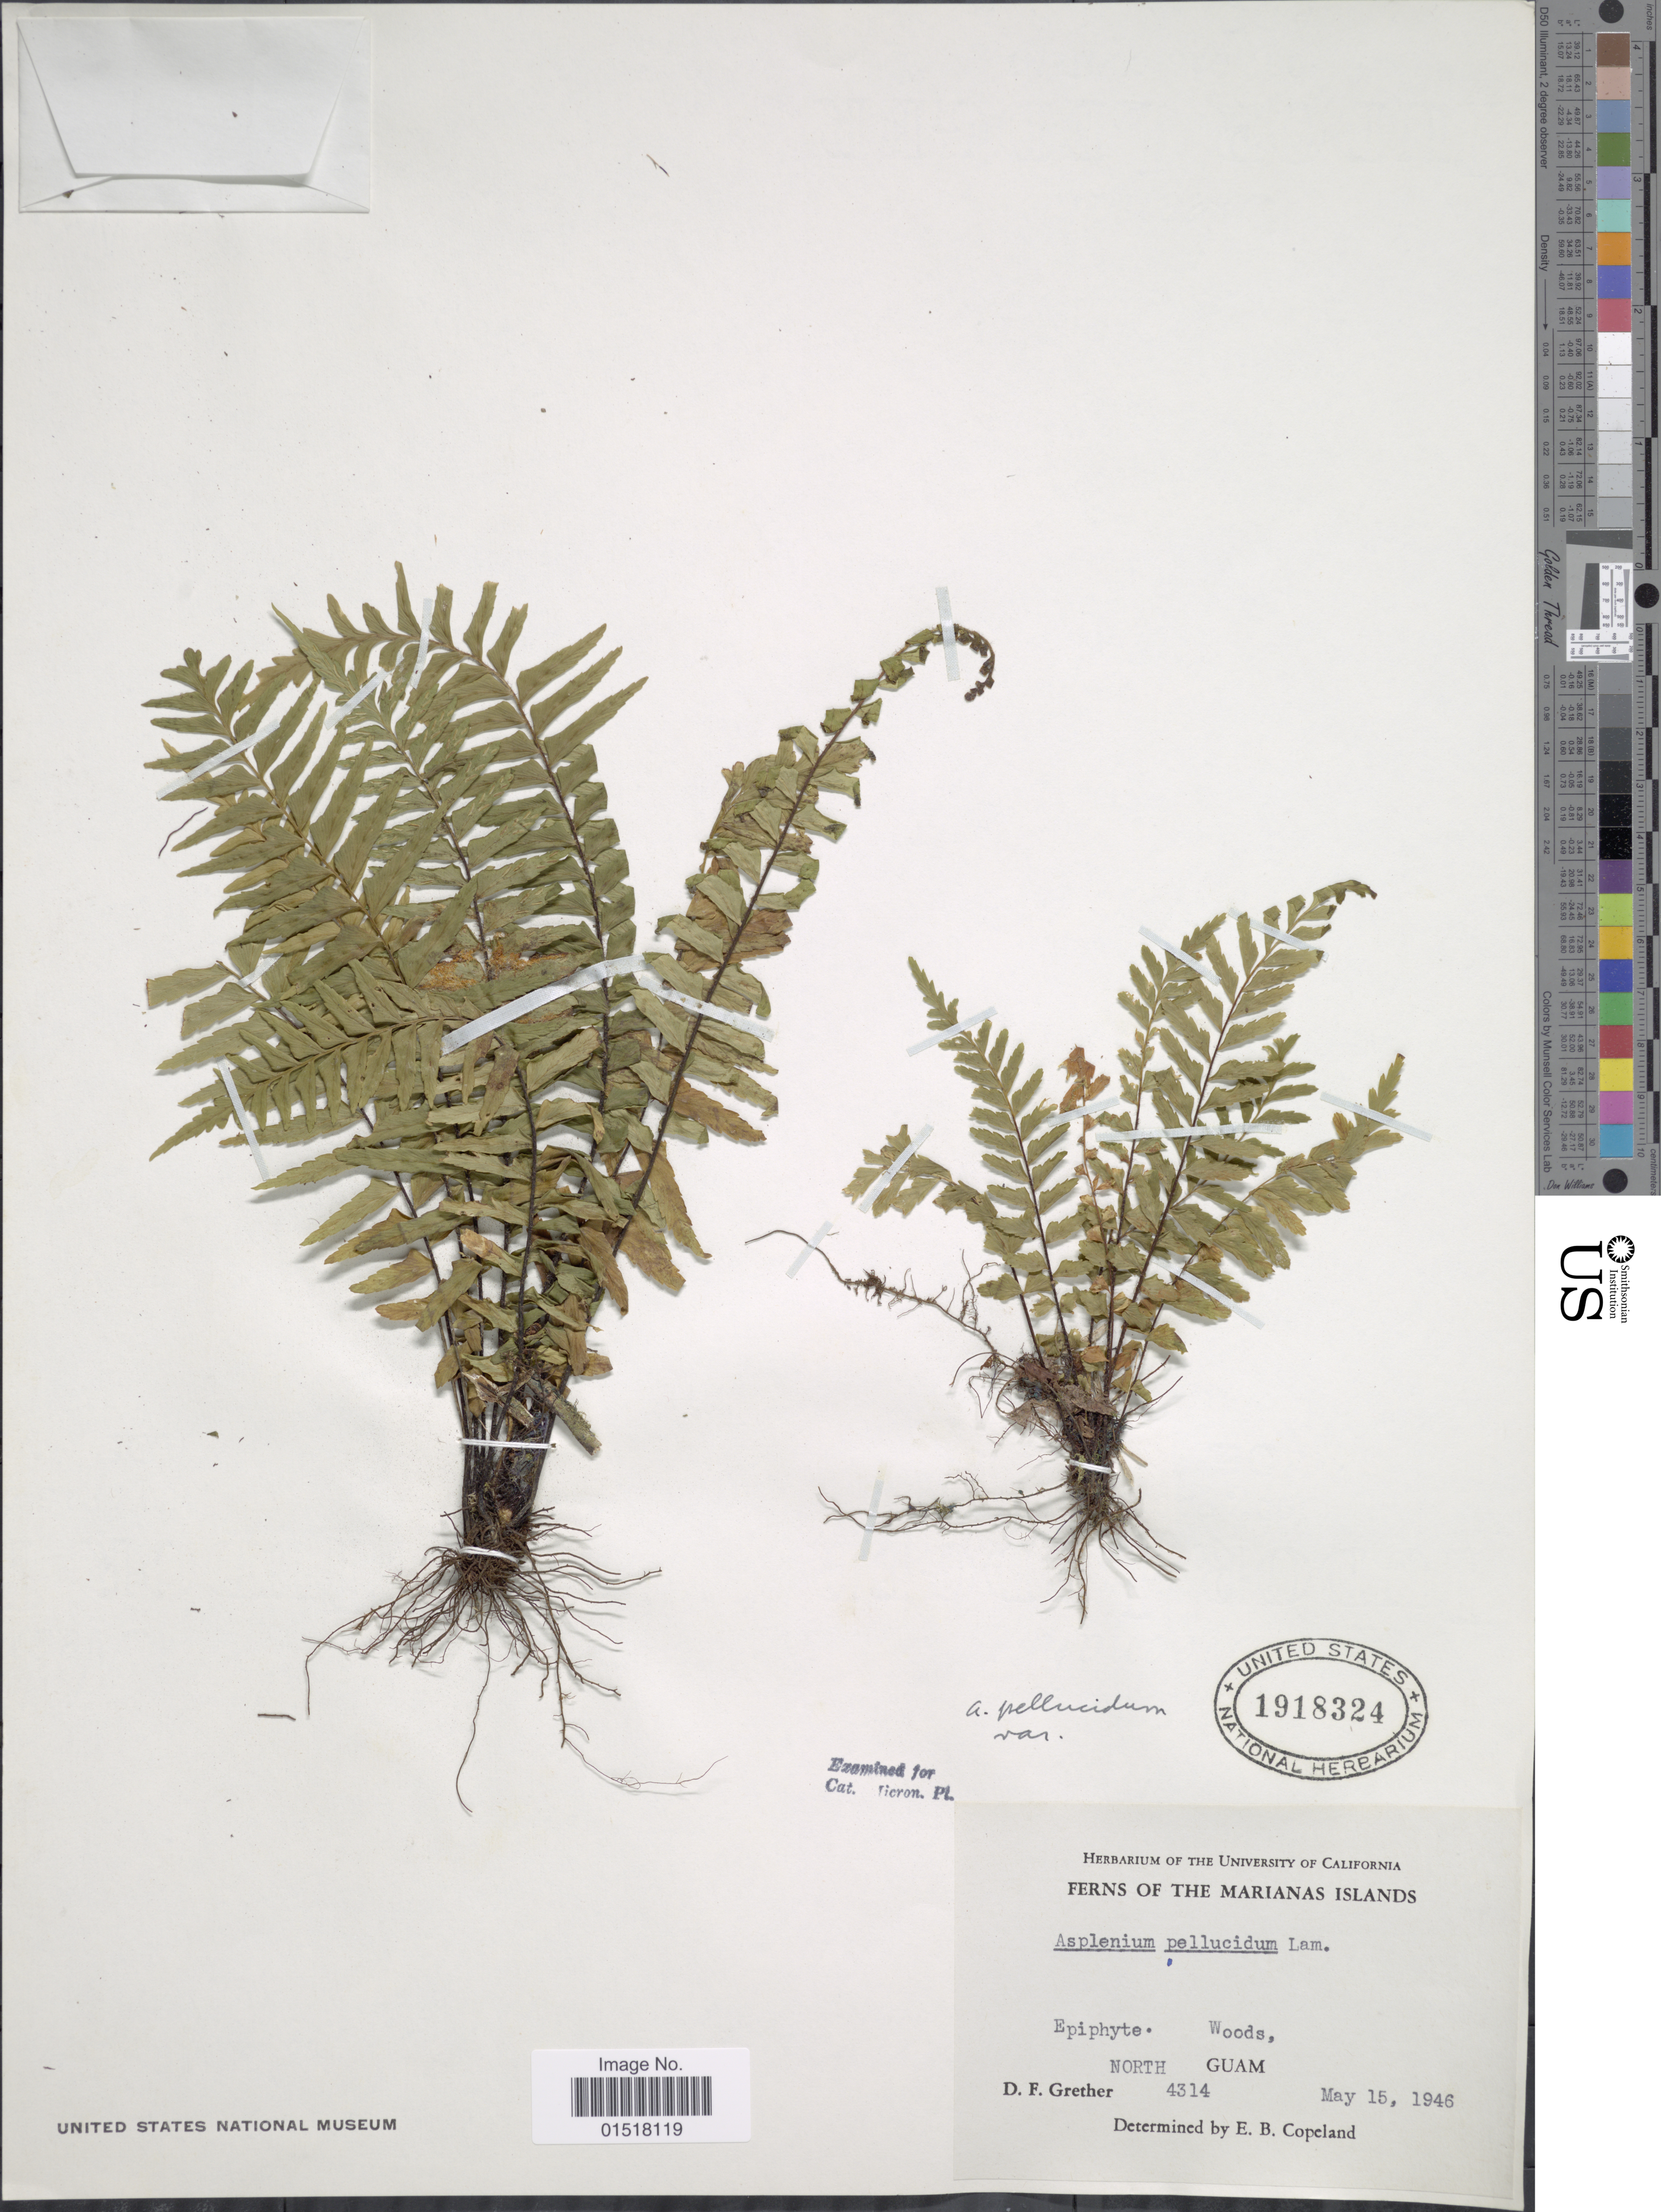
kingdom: Plantae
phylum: Tracheophyta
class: Polypodiopsida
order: Polypodiales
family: Aspleniaceae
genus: Asplenium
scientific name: Asplenium pellucidum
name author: Lam.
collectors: D. F. Grether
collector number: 4314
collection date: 1946-05-15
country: Guam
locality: Ferns of the Marianas Islands. North Guam.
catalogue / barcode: US 1918324